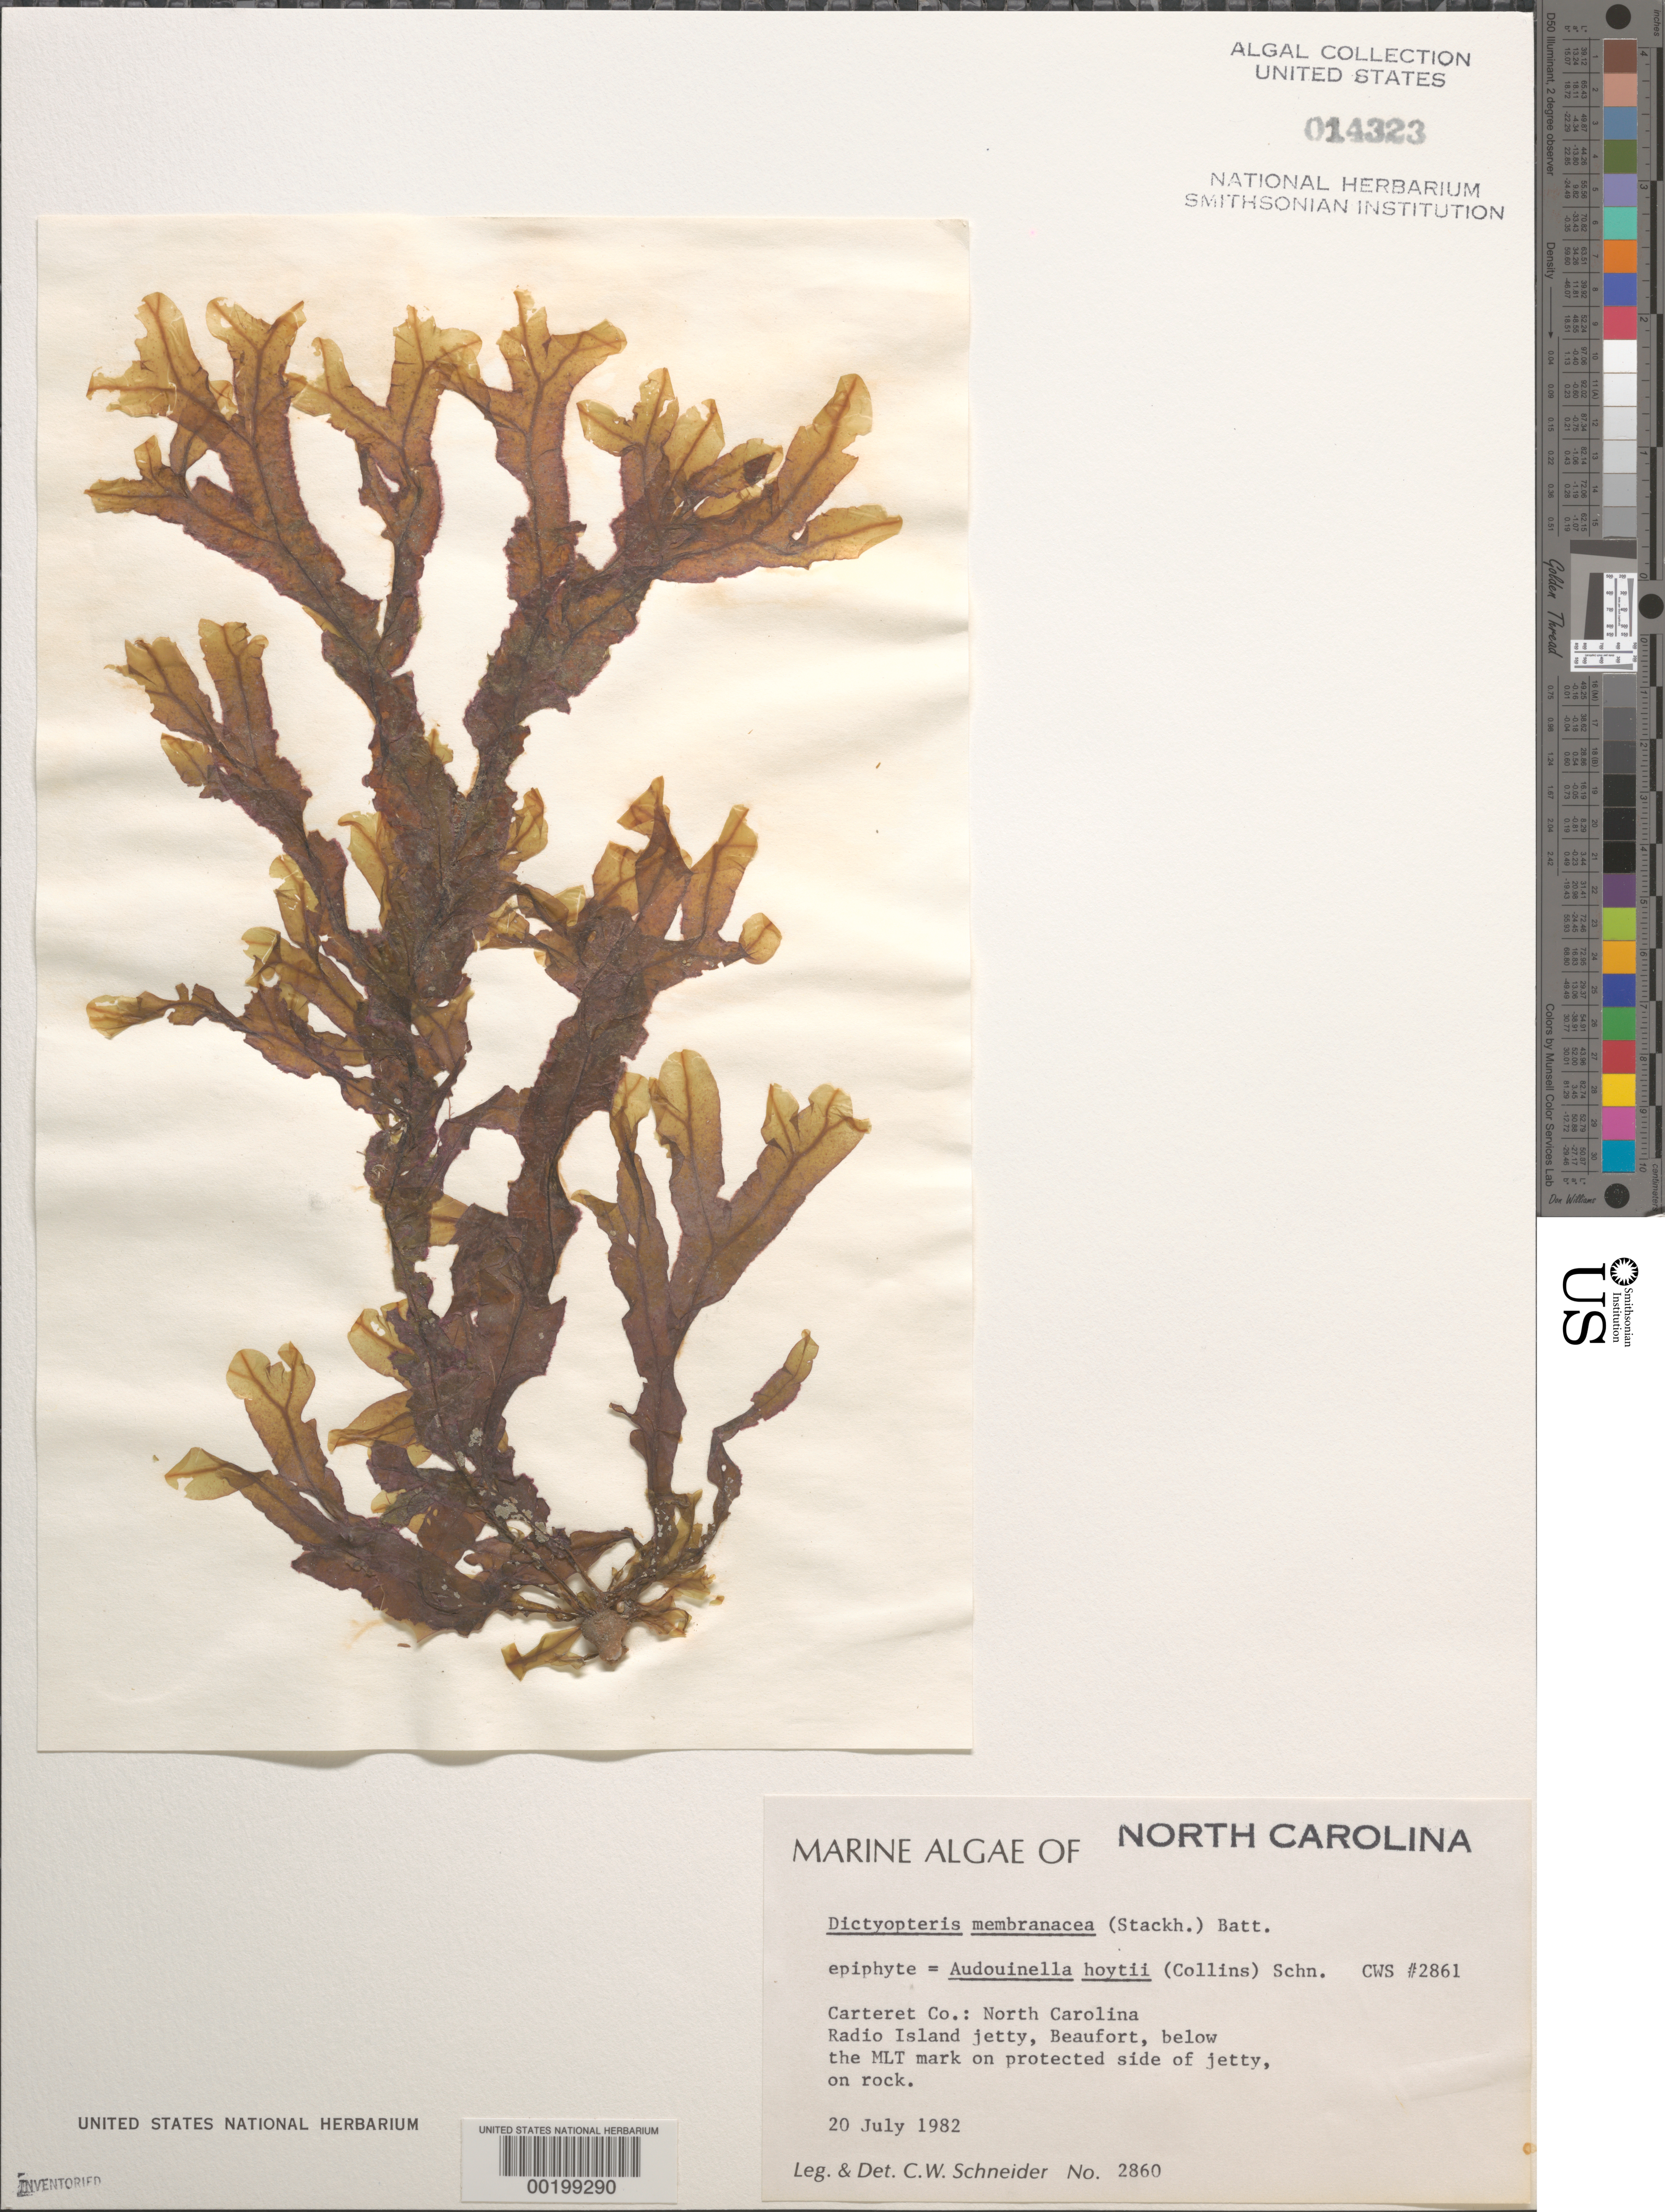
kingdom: Chromista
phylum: Ochrophyta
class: Phaeophyceae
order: Dictyotales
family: Dictyotaceae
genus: Dictyopteris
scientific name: Dictyopteris polypodioides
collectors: C. W. Schneider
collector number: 2860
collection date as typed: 20 Jul 1982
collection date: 1982-07-20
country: United States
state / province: North Carolina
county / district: Carteret County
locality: Beaufort, Radio Island jetty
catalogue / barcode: US 14323